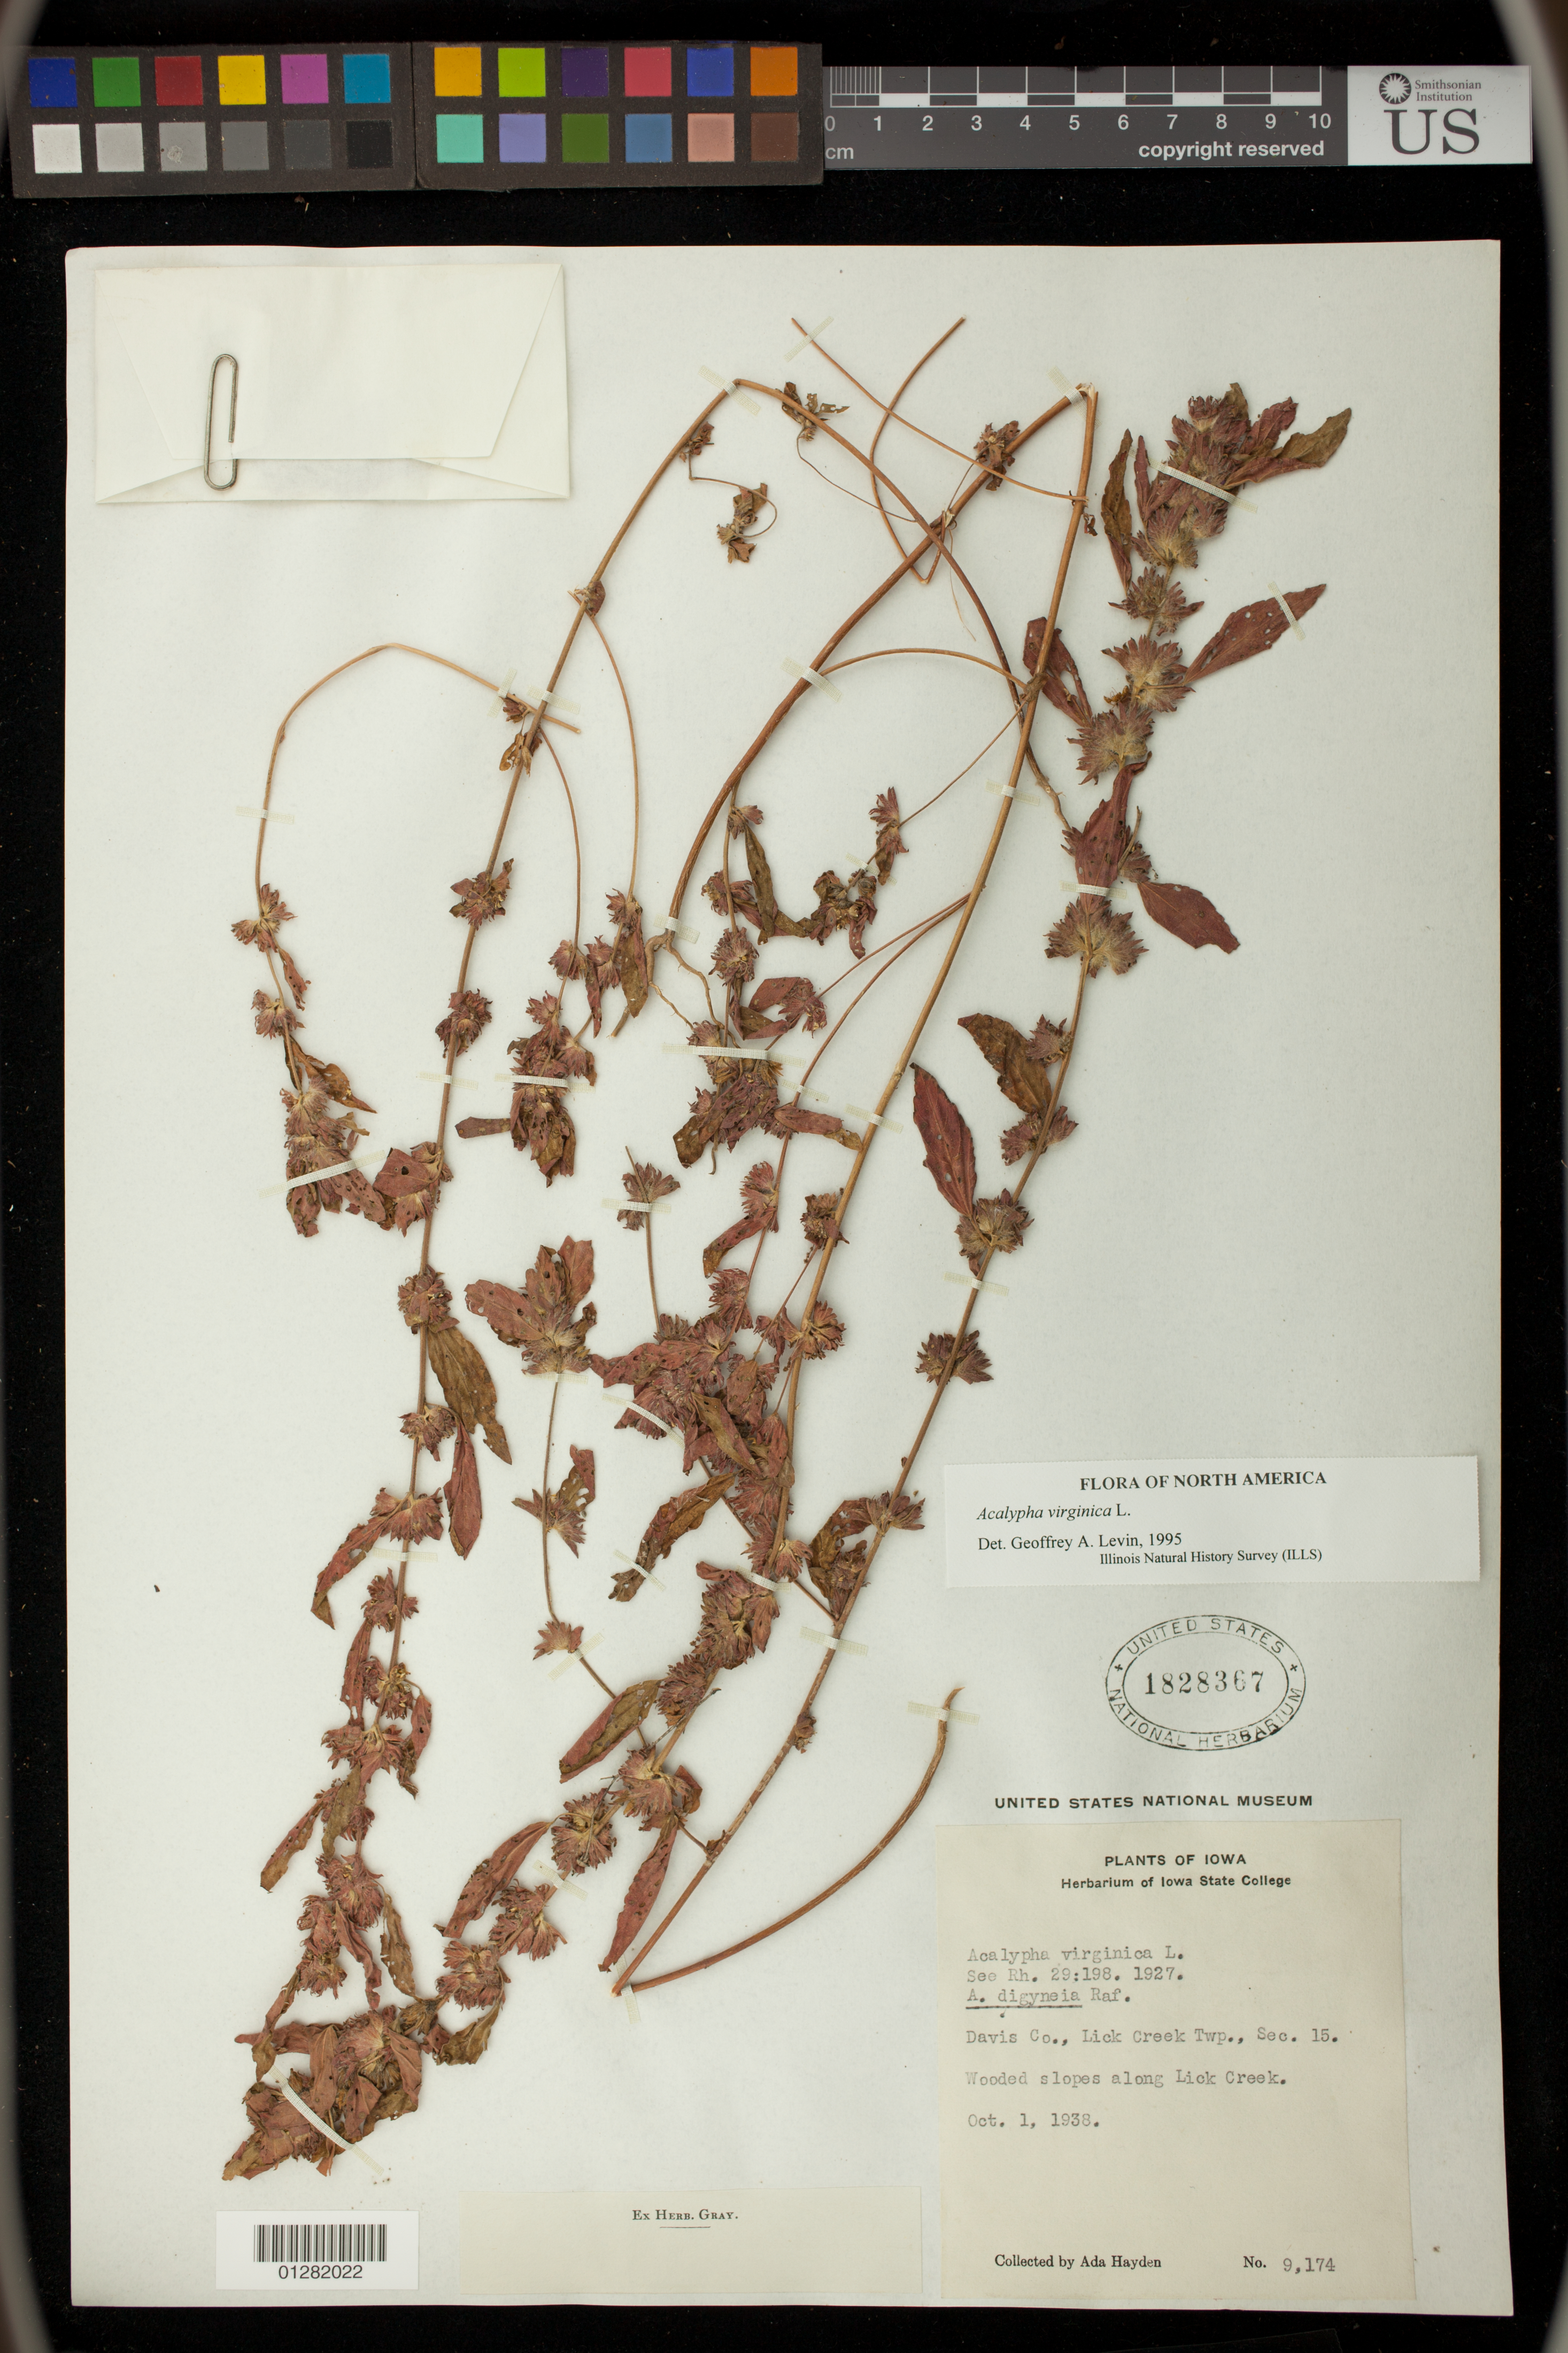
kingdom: Plantae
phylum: Tracheophyta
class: Magnoliopsida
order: Malpighiales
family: Euphorbiaceae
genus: Acalypha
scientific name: Acalypha virginica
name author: L.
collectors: Ada Hayden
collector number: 9174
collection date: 1938-10-01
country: United States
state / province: Iowa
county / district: Davis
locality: Lick Creek Twp., Sec 15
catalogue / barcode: US 1828367